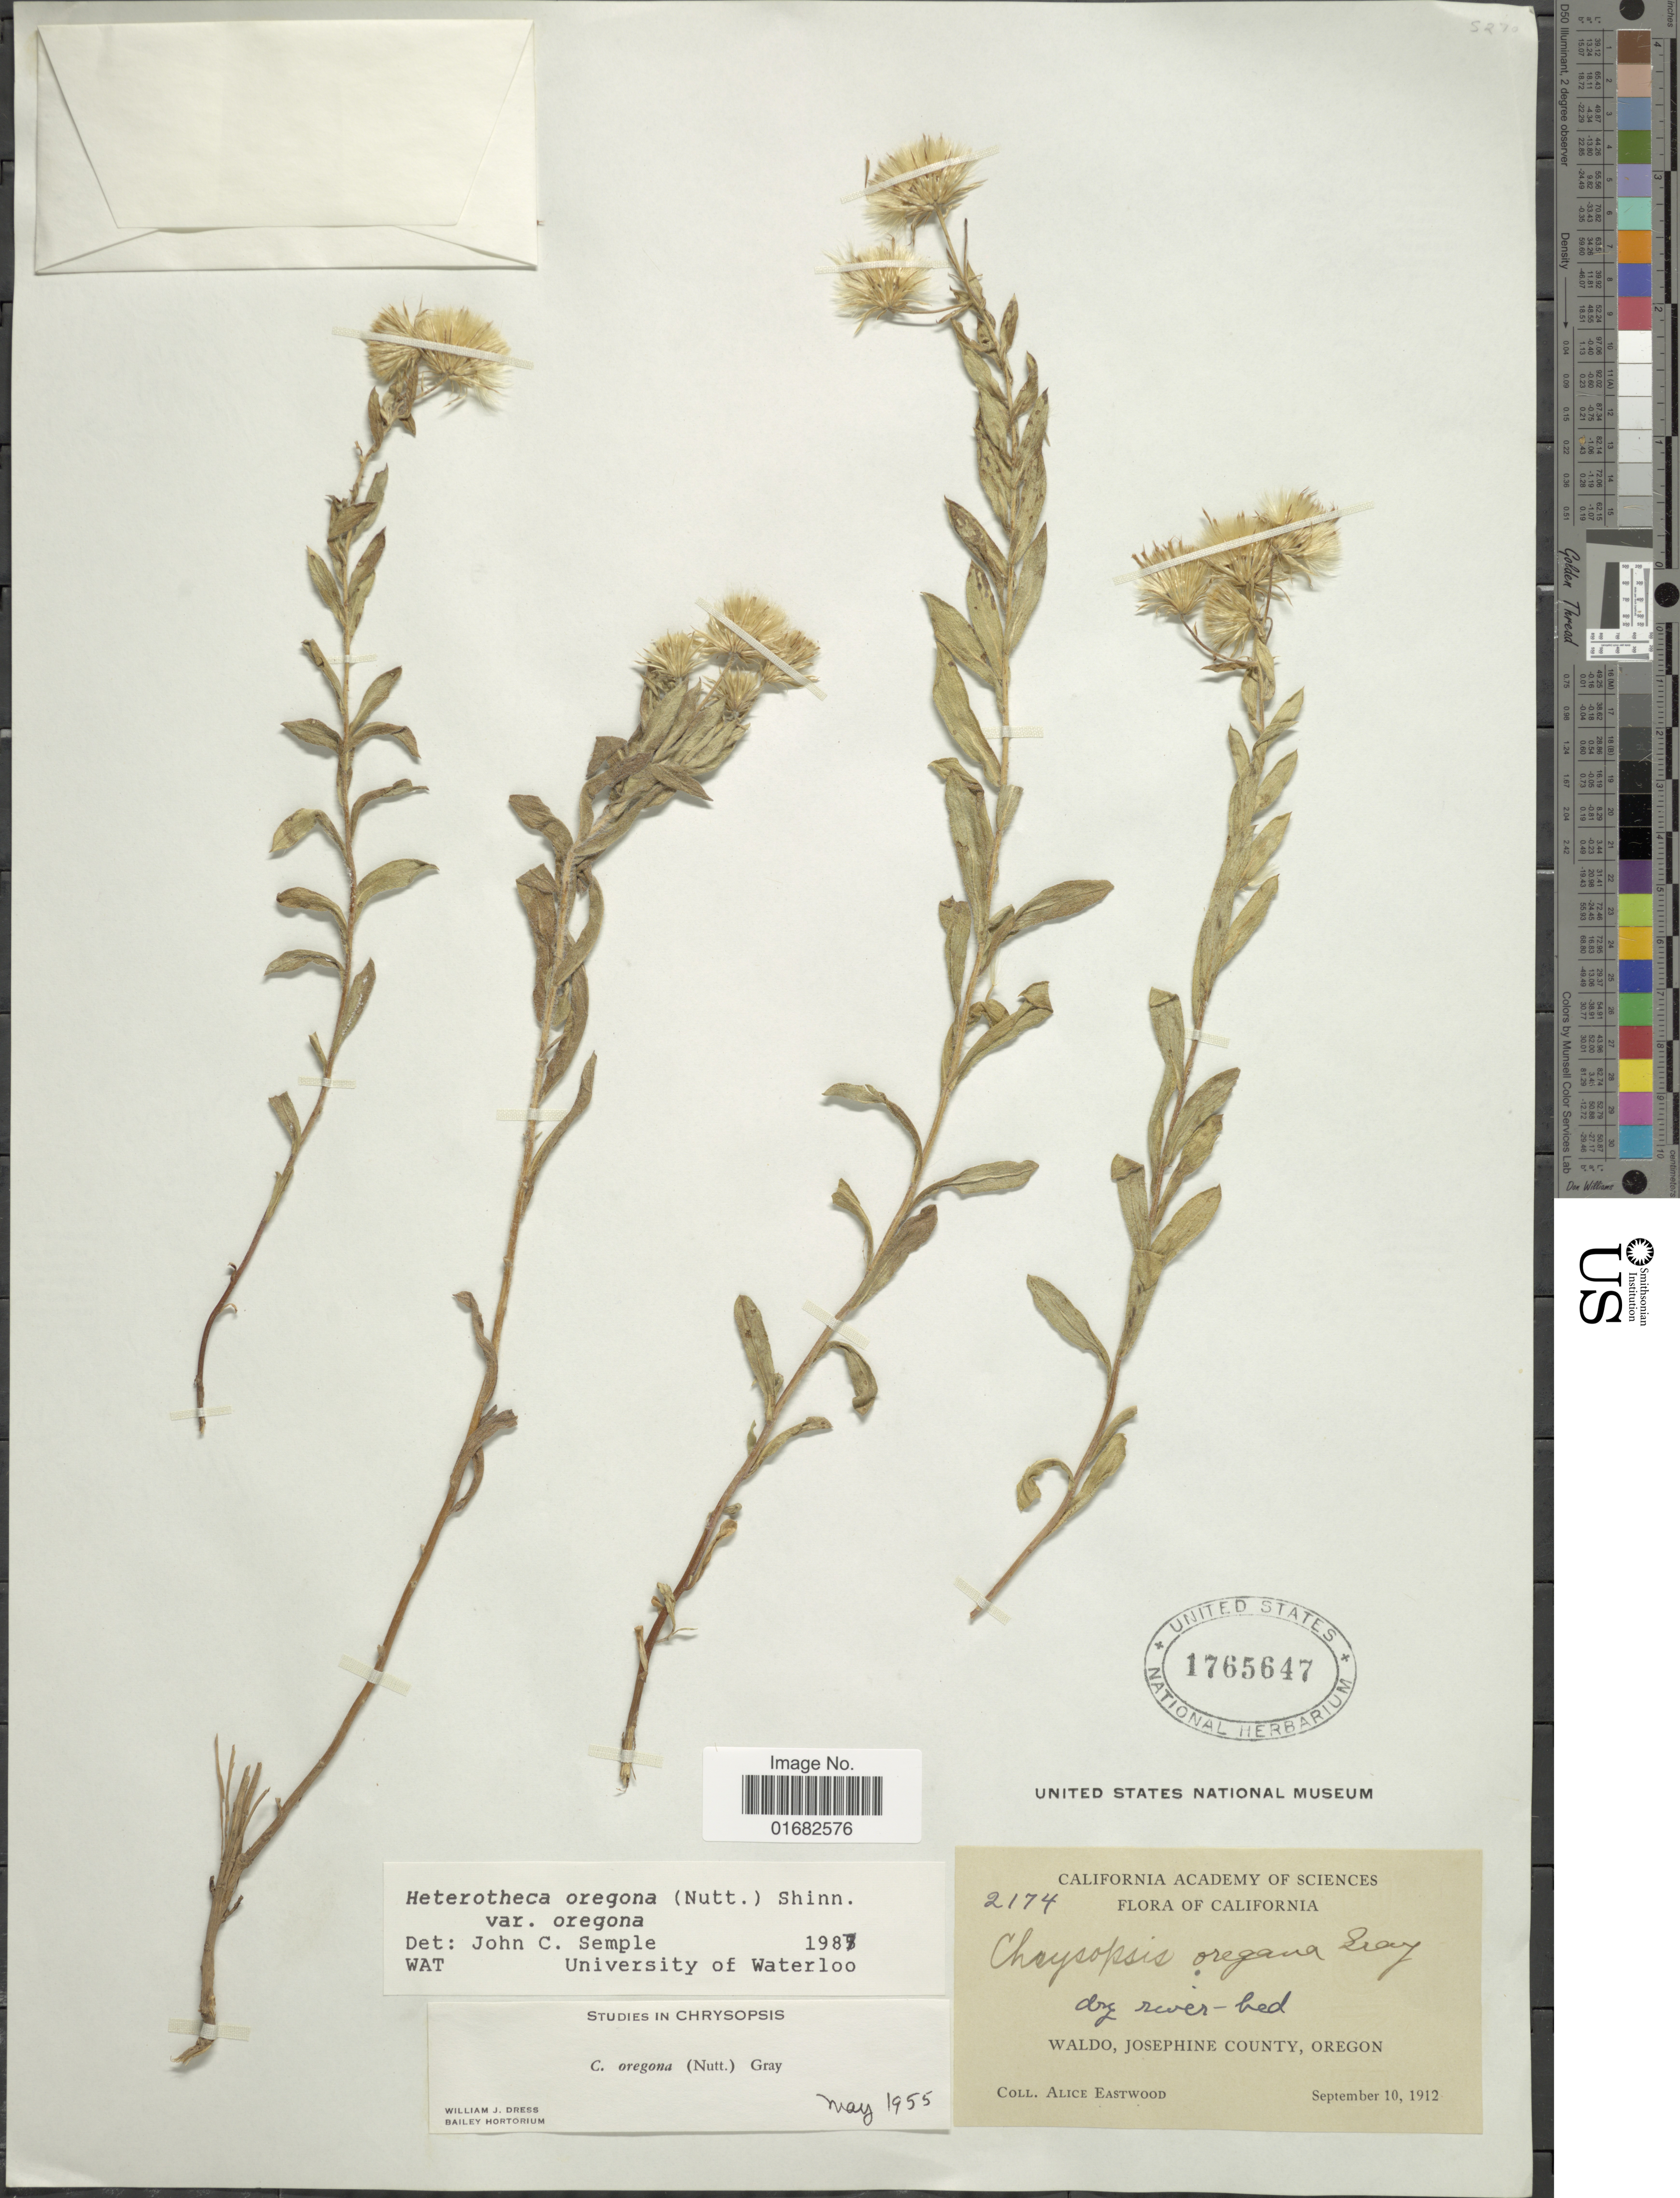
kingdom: Plantae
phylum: Tracheophyta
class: Magnoliopsida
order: Asterales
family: Asteraceae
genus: Heterotheca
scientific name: Heterotheca oregona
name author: (Nutt.) Shinners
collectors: A. Eastwood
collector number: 2174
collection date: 1912-09-10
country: United States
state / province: Oregon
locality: Waldo, Josephine County, Oregon. California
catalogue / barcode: US 1765647